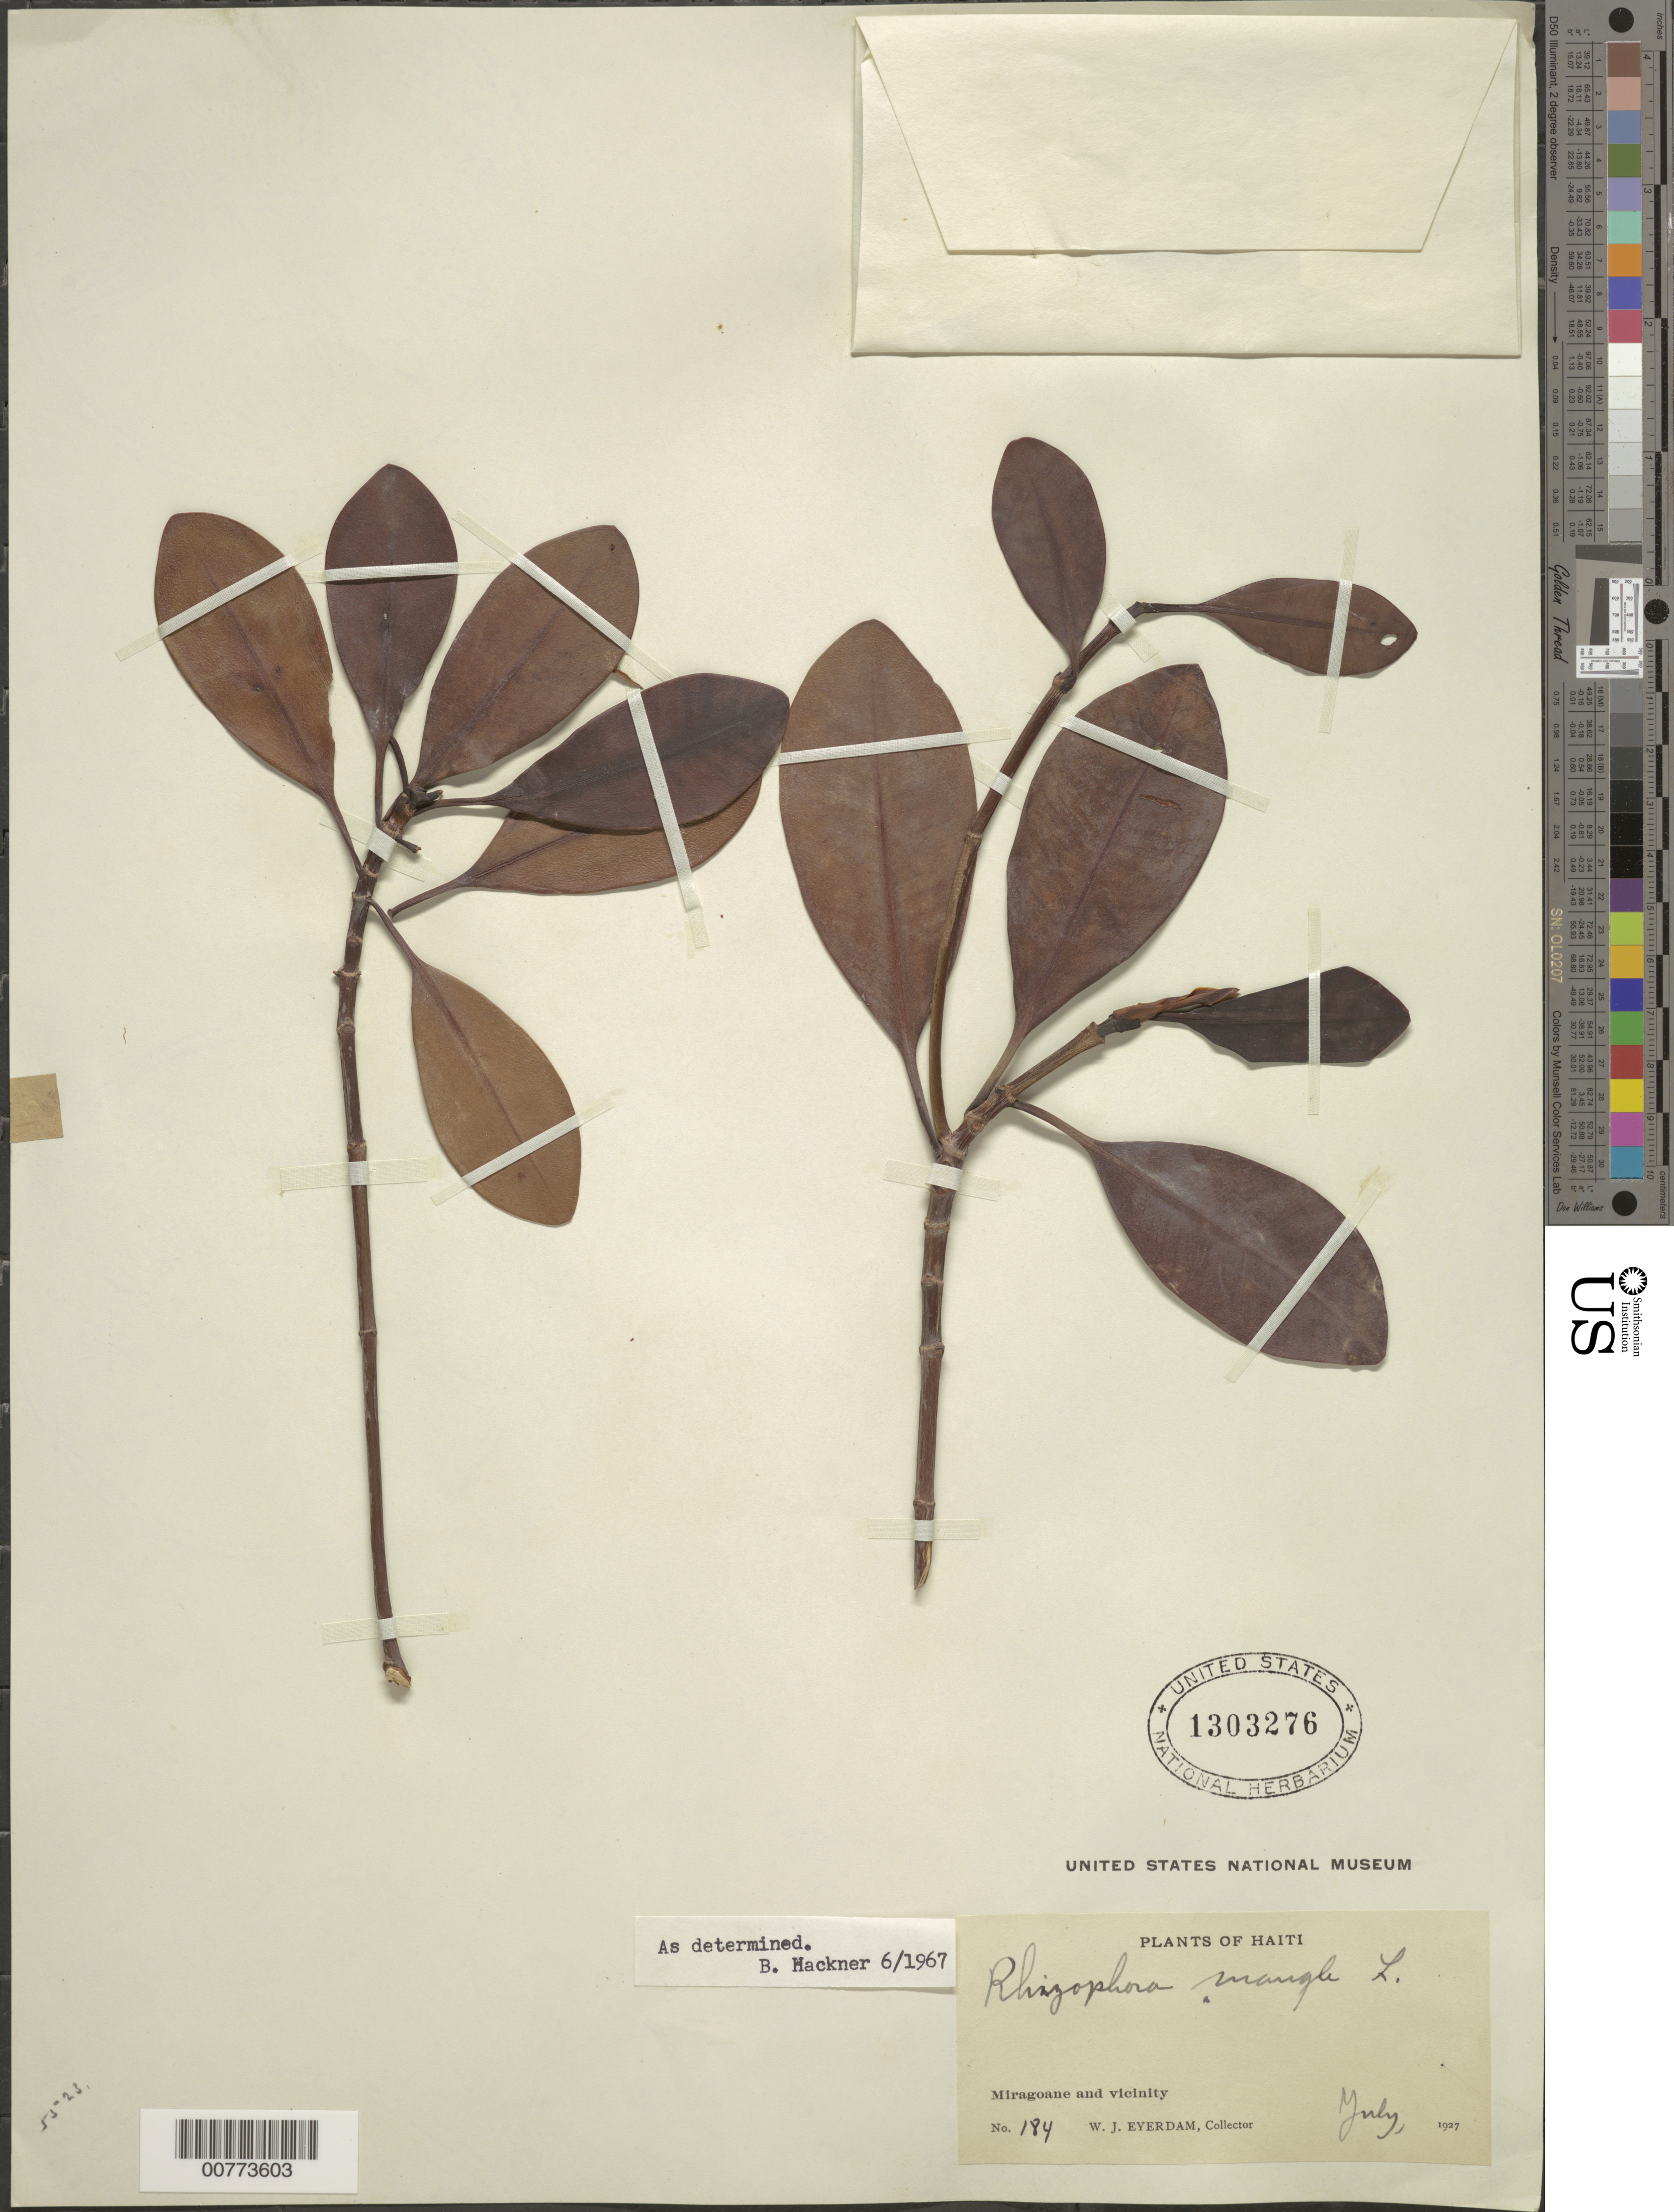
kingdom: Plantae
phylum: Tracheophyta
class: Magnoliopsida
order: Malpighiales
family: Rhizophoraceae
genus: Rhizophora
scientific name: Rhizophora mangle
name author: L.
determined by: Hackner, B.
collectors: W. J. Eyerdam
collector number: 184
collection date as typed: Jul 1927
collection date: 1927-07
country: Haiti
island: Hispaniola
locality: Miragoane and vicinity.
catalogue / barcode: US 1303276